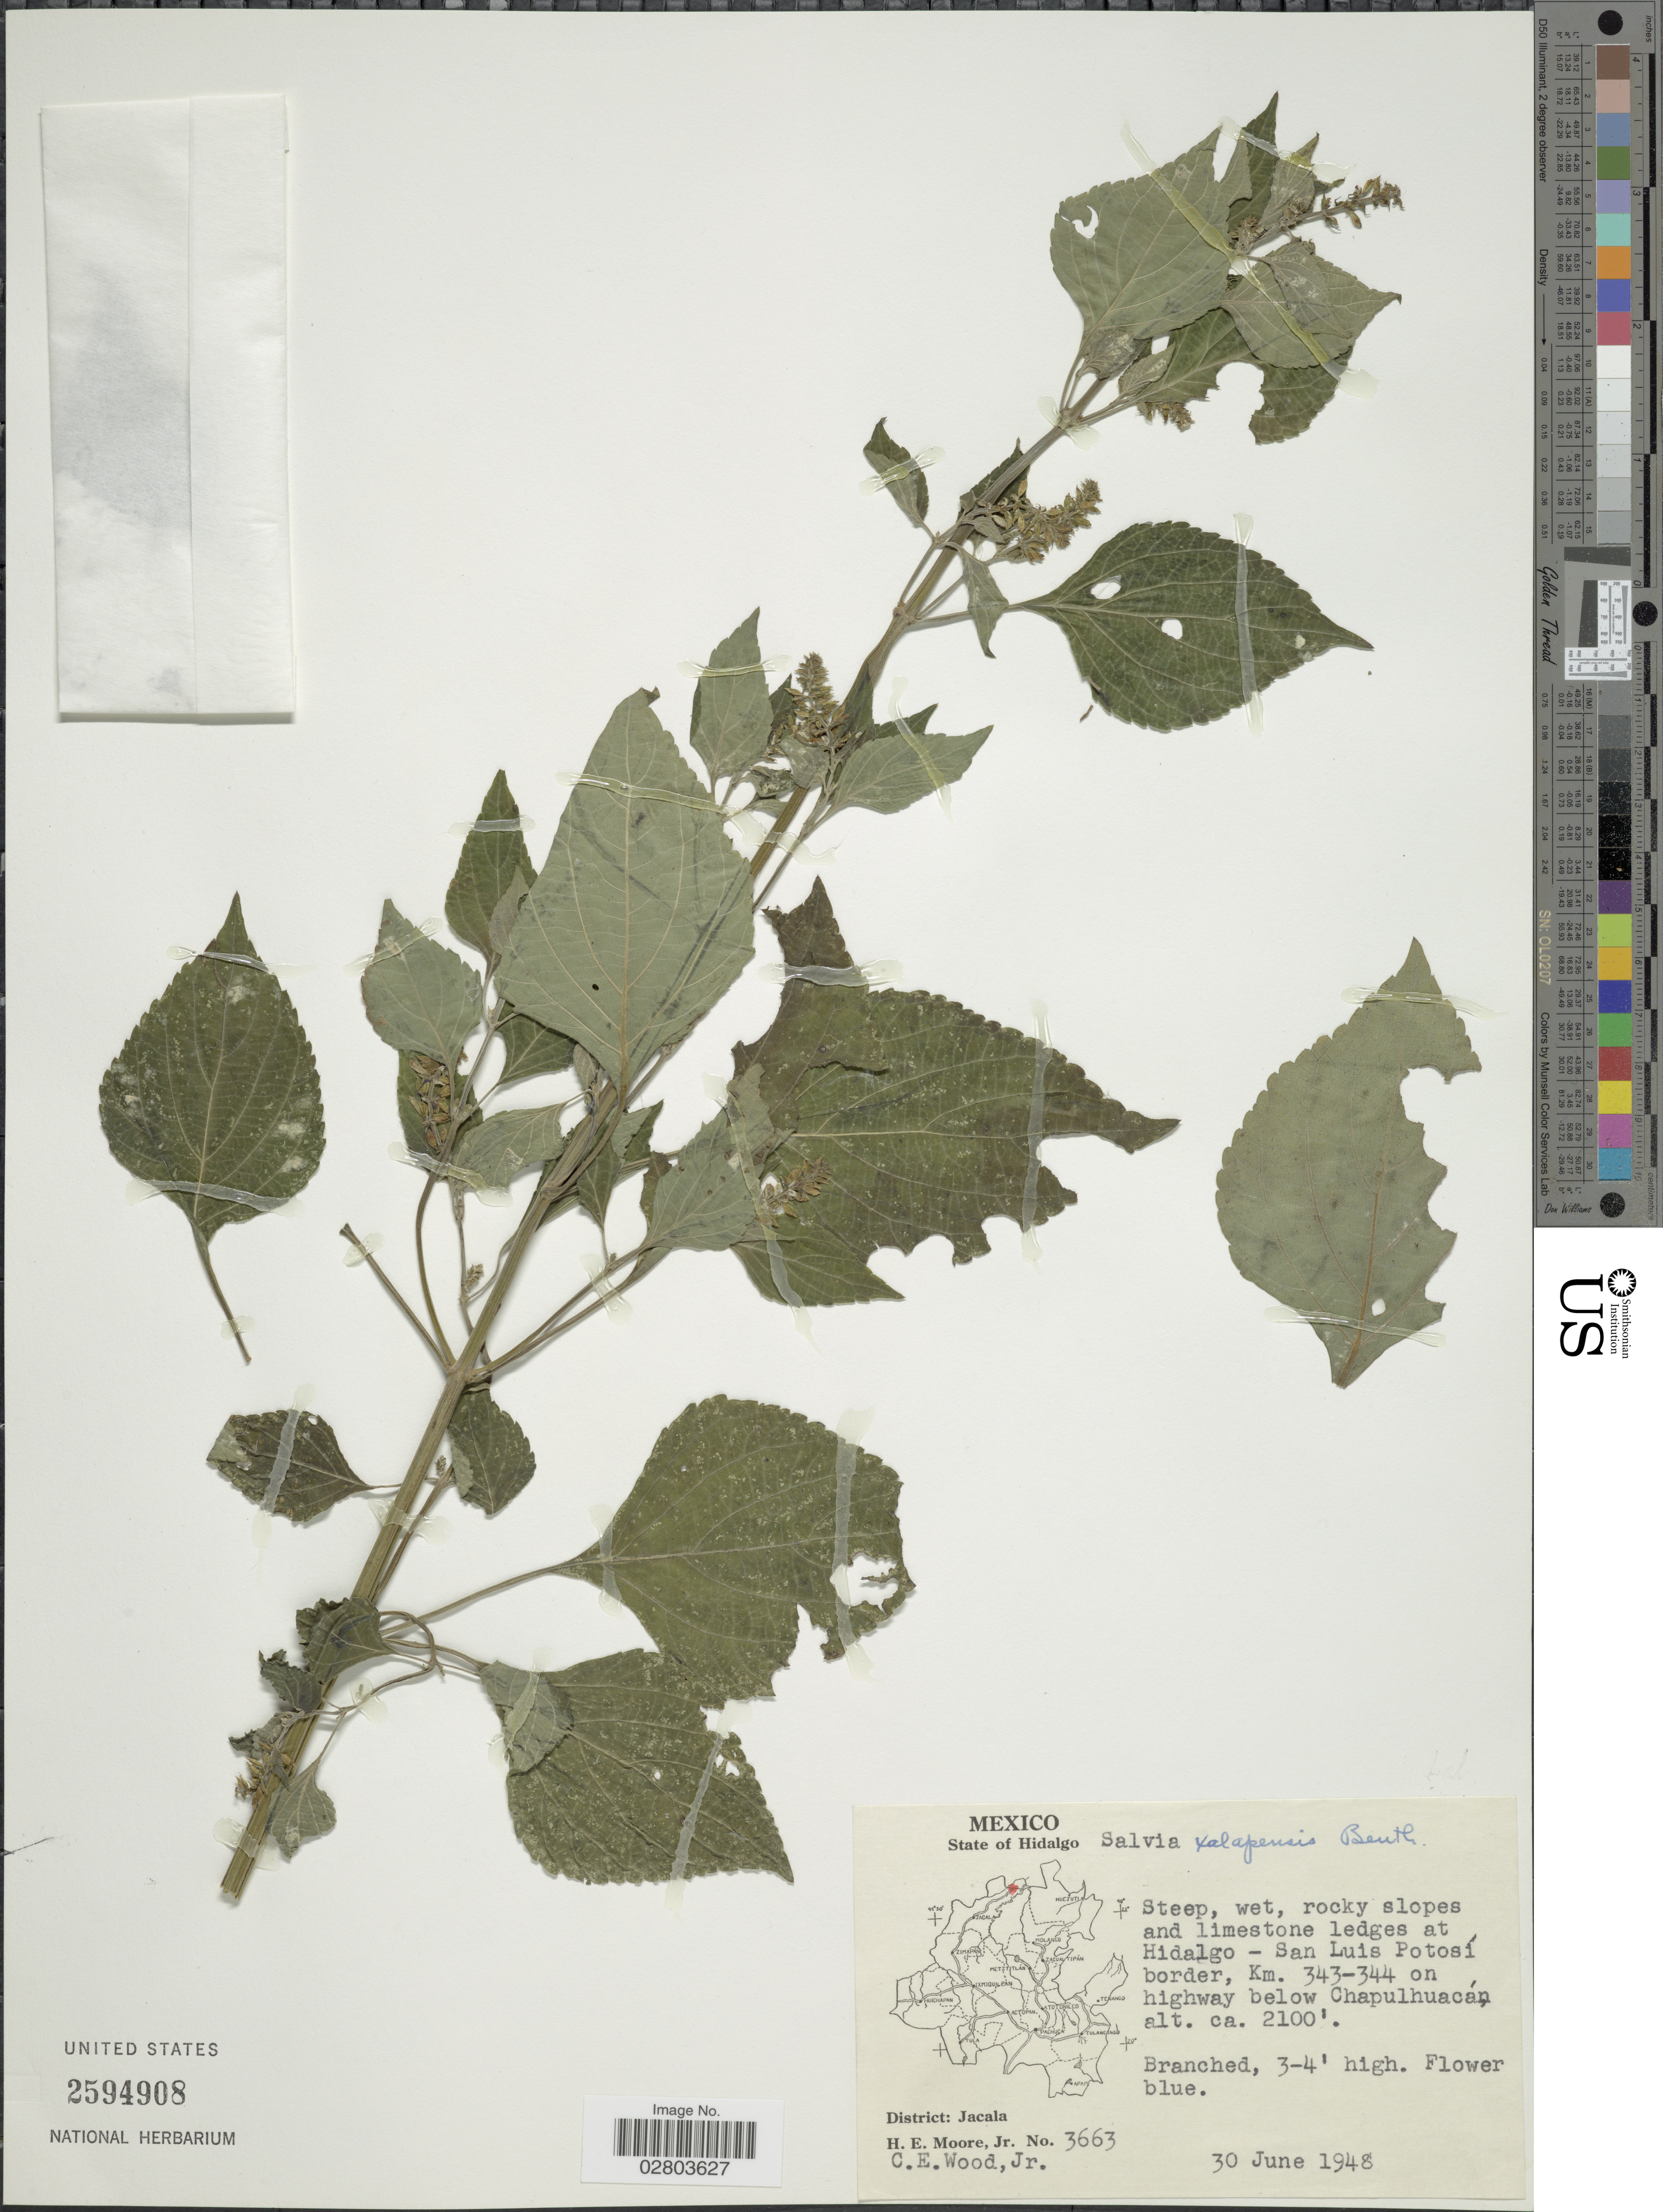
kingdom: Plantae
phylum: Tracheophyta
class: Magnoliopsida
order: Lamiales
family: Lamiaceae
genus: Salvia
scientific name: Salvia xalapensis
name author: Benth.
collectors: H. Moore & C. Wood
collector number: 3663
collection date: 1948-06-30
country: Mexico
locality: Hidalgo - San Luis Potosí border, Km. 343-344 on highway below Chapulhuacán.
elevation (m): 640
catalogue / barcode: US 2594908